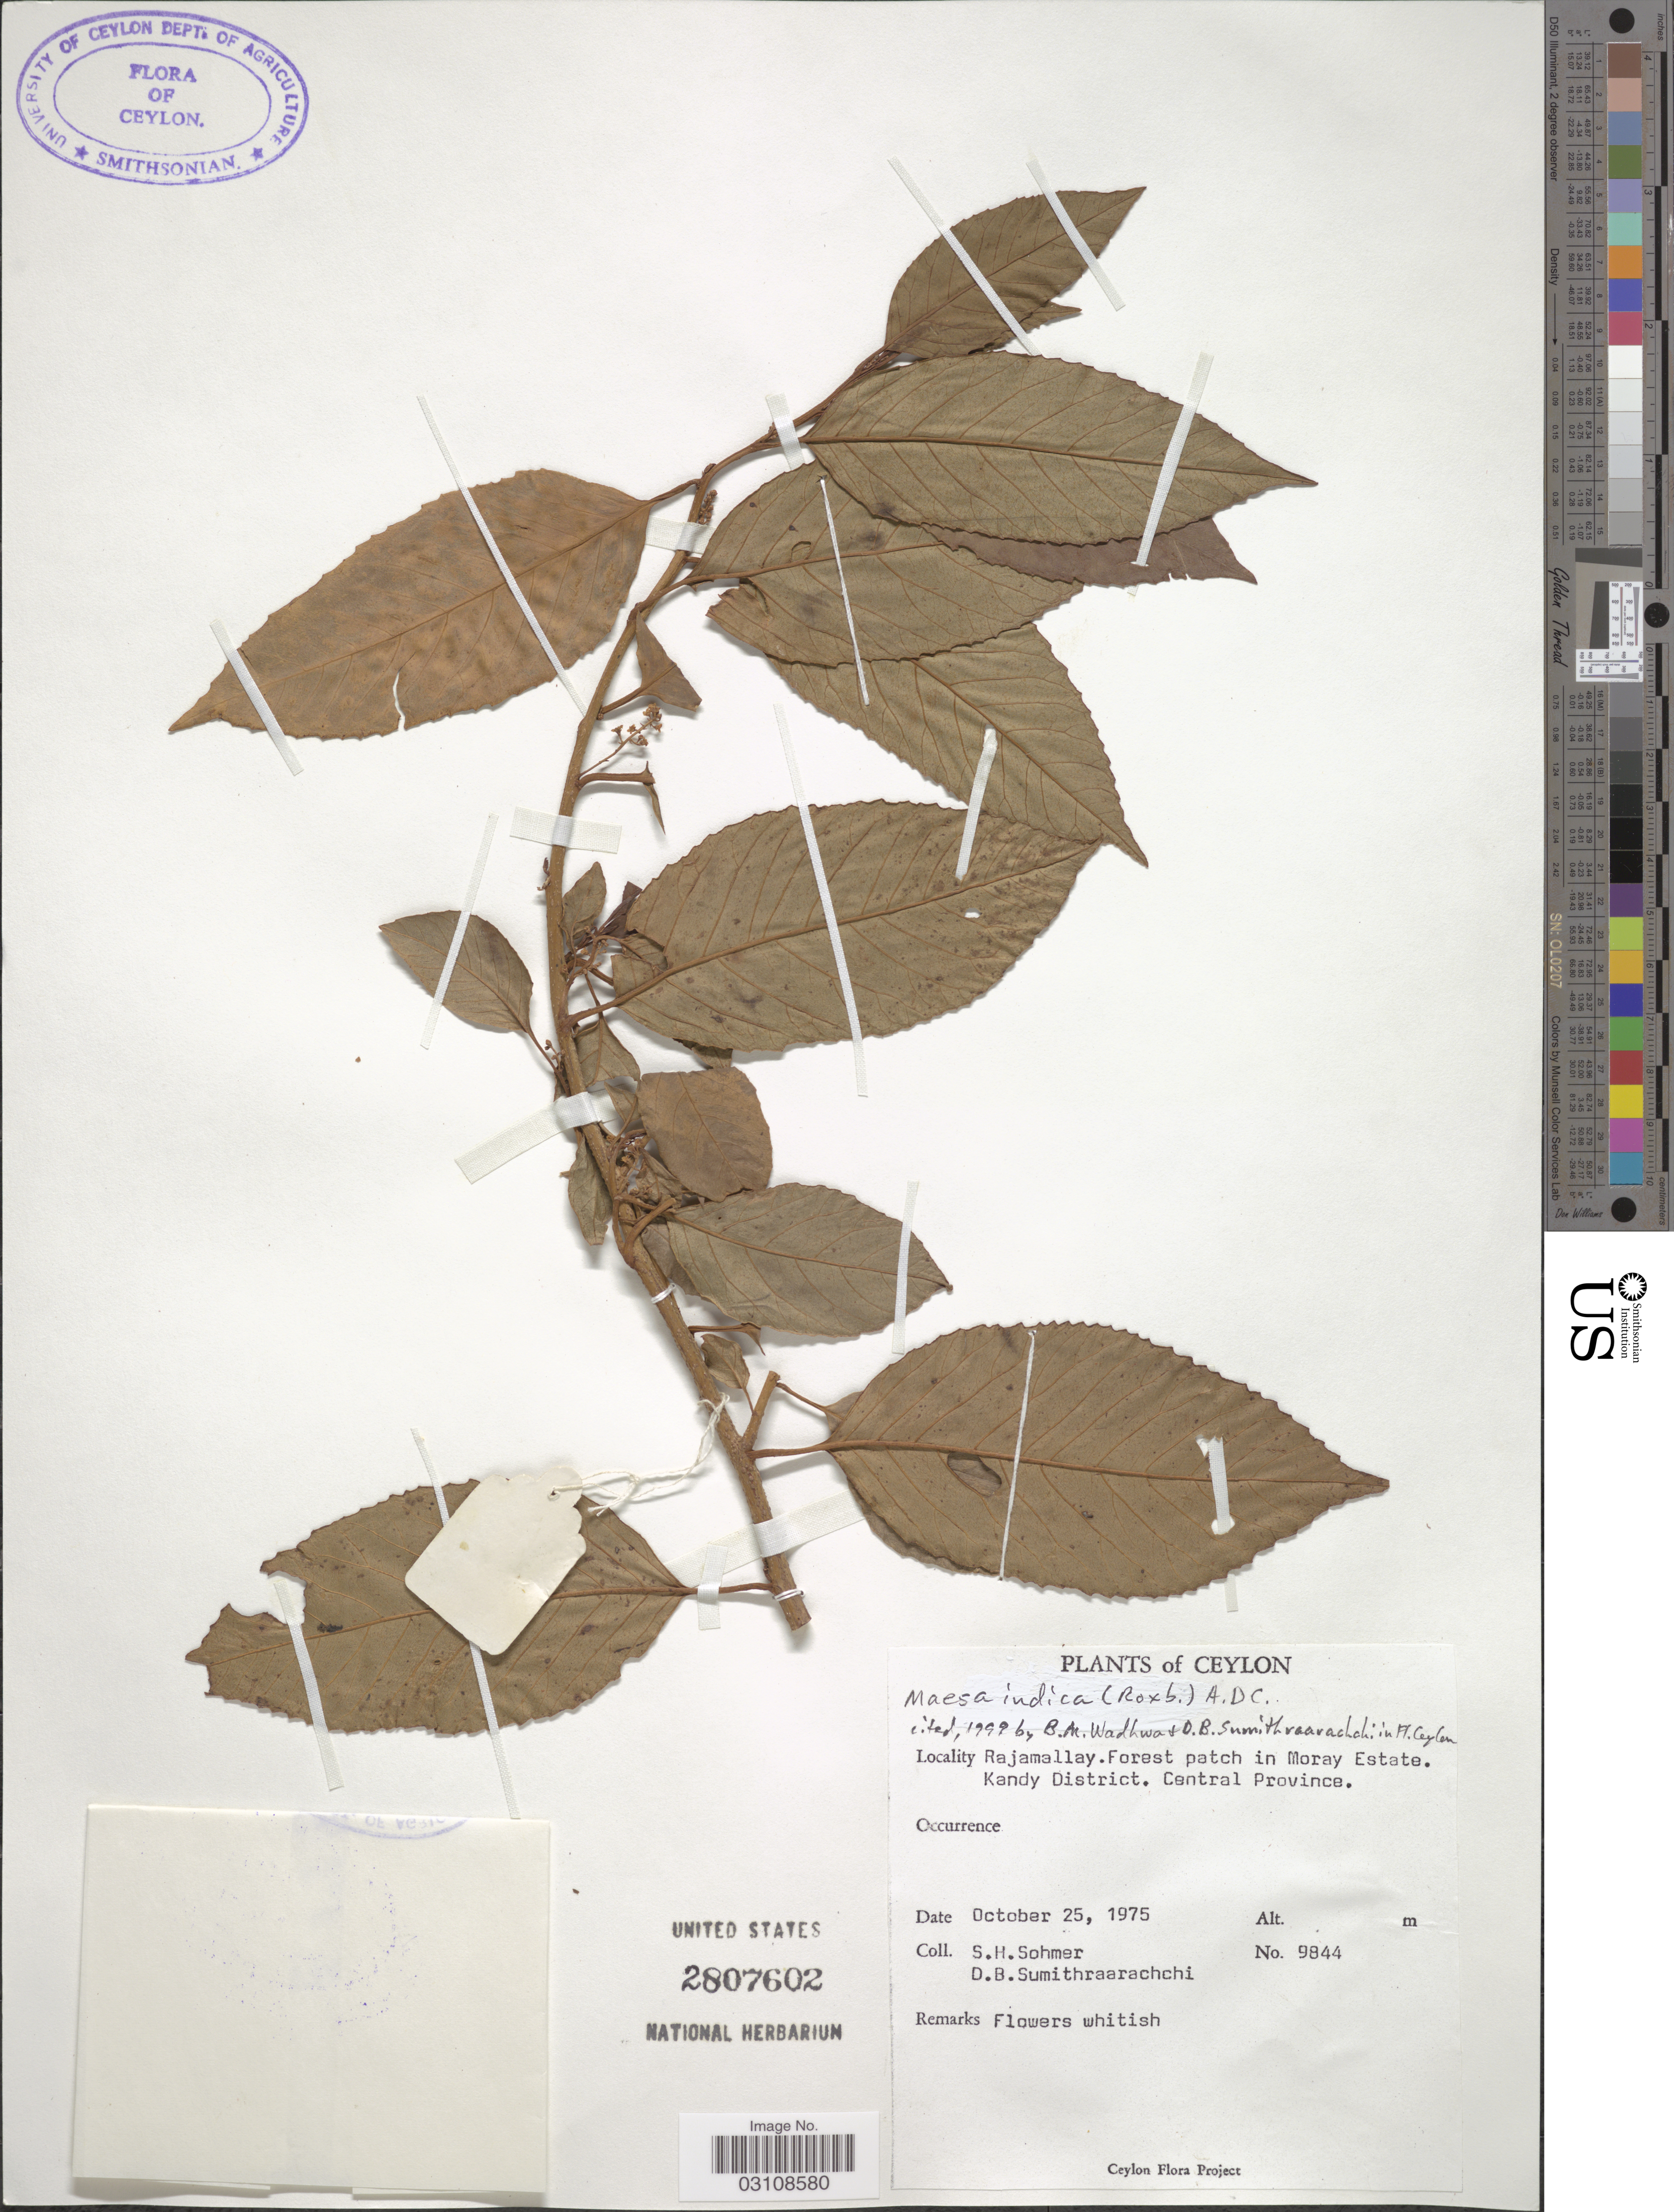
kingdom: Plantae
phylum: Tracheophyta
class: Magnoliopsida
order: Ericales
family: Primulaceae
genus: Maesa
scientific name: Maesa indica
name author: (Roxb.) A. DC.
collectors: S. H. Sohmer & D. B. Sumithraarachchi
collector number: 9844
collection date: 1975-10-25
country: Sri Lanka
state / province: Central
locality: Ceylon. Rajamallay. Forest patch in Moray Estate. Kandy District.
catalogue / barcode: US 2807602